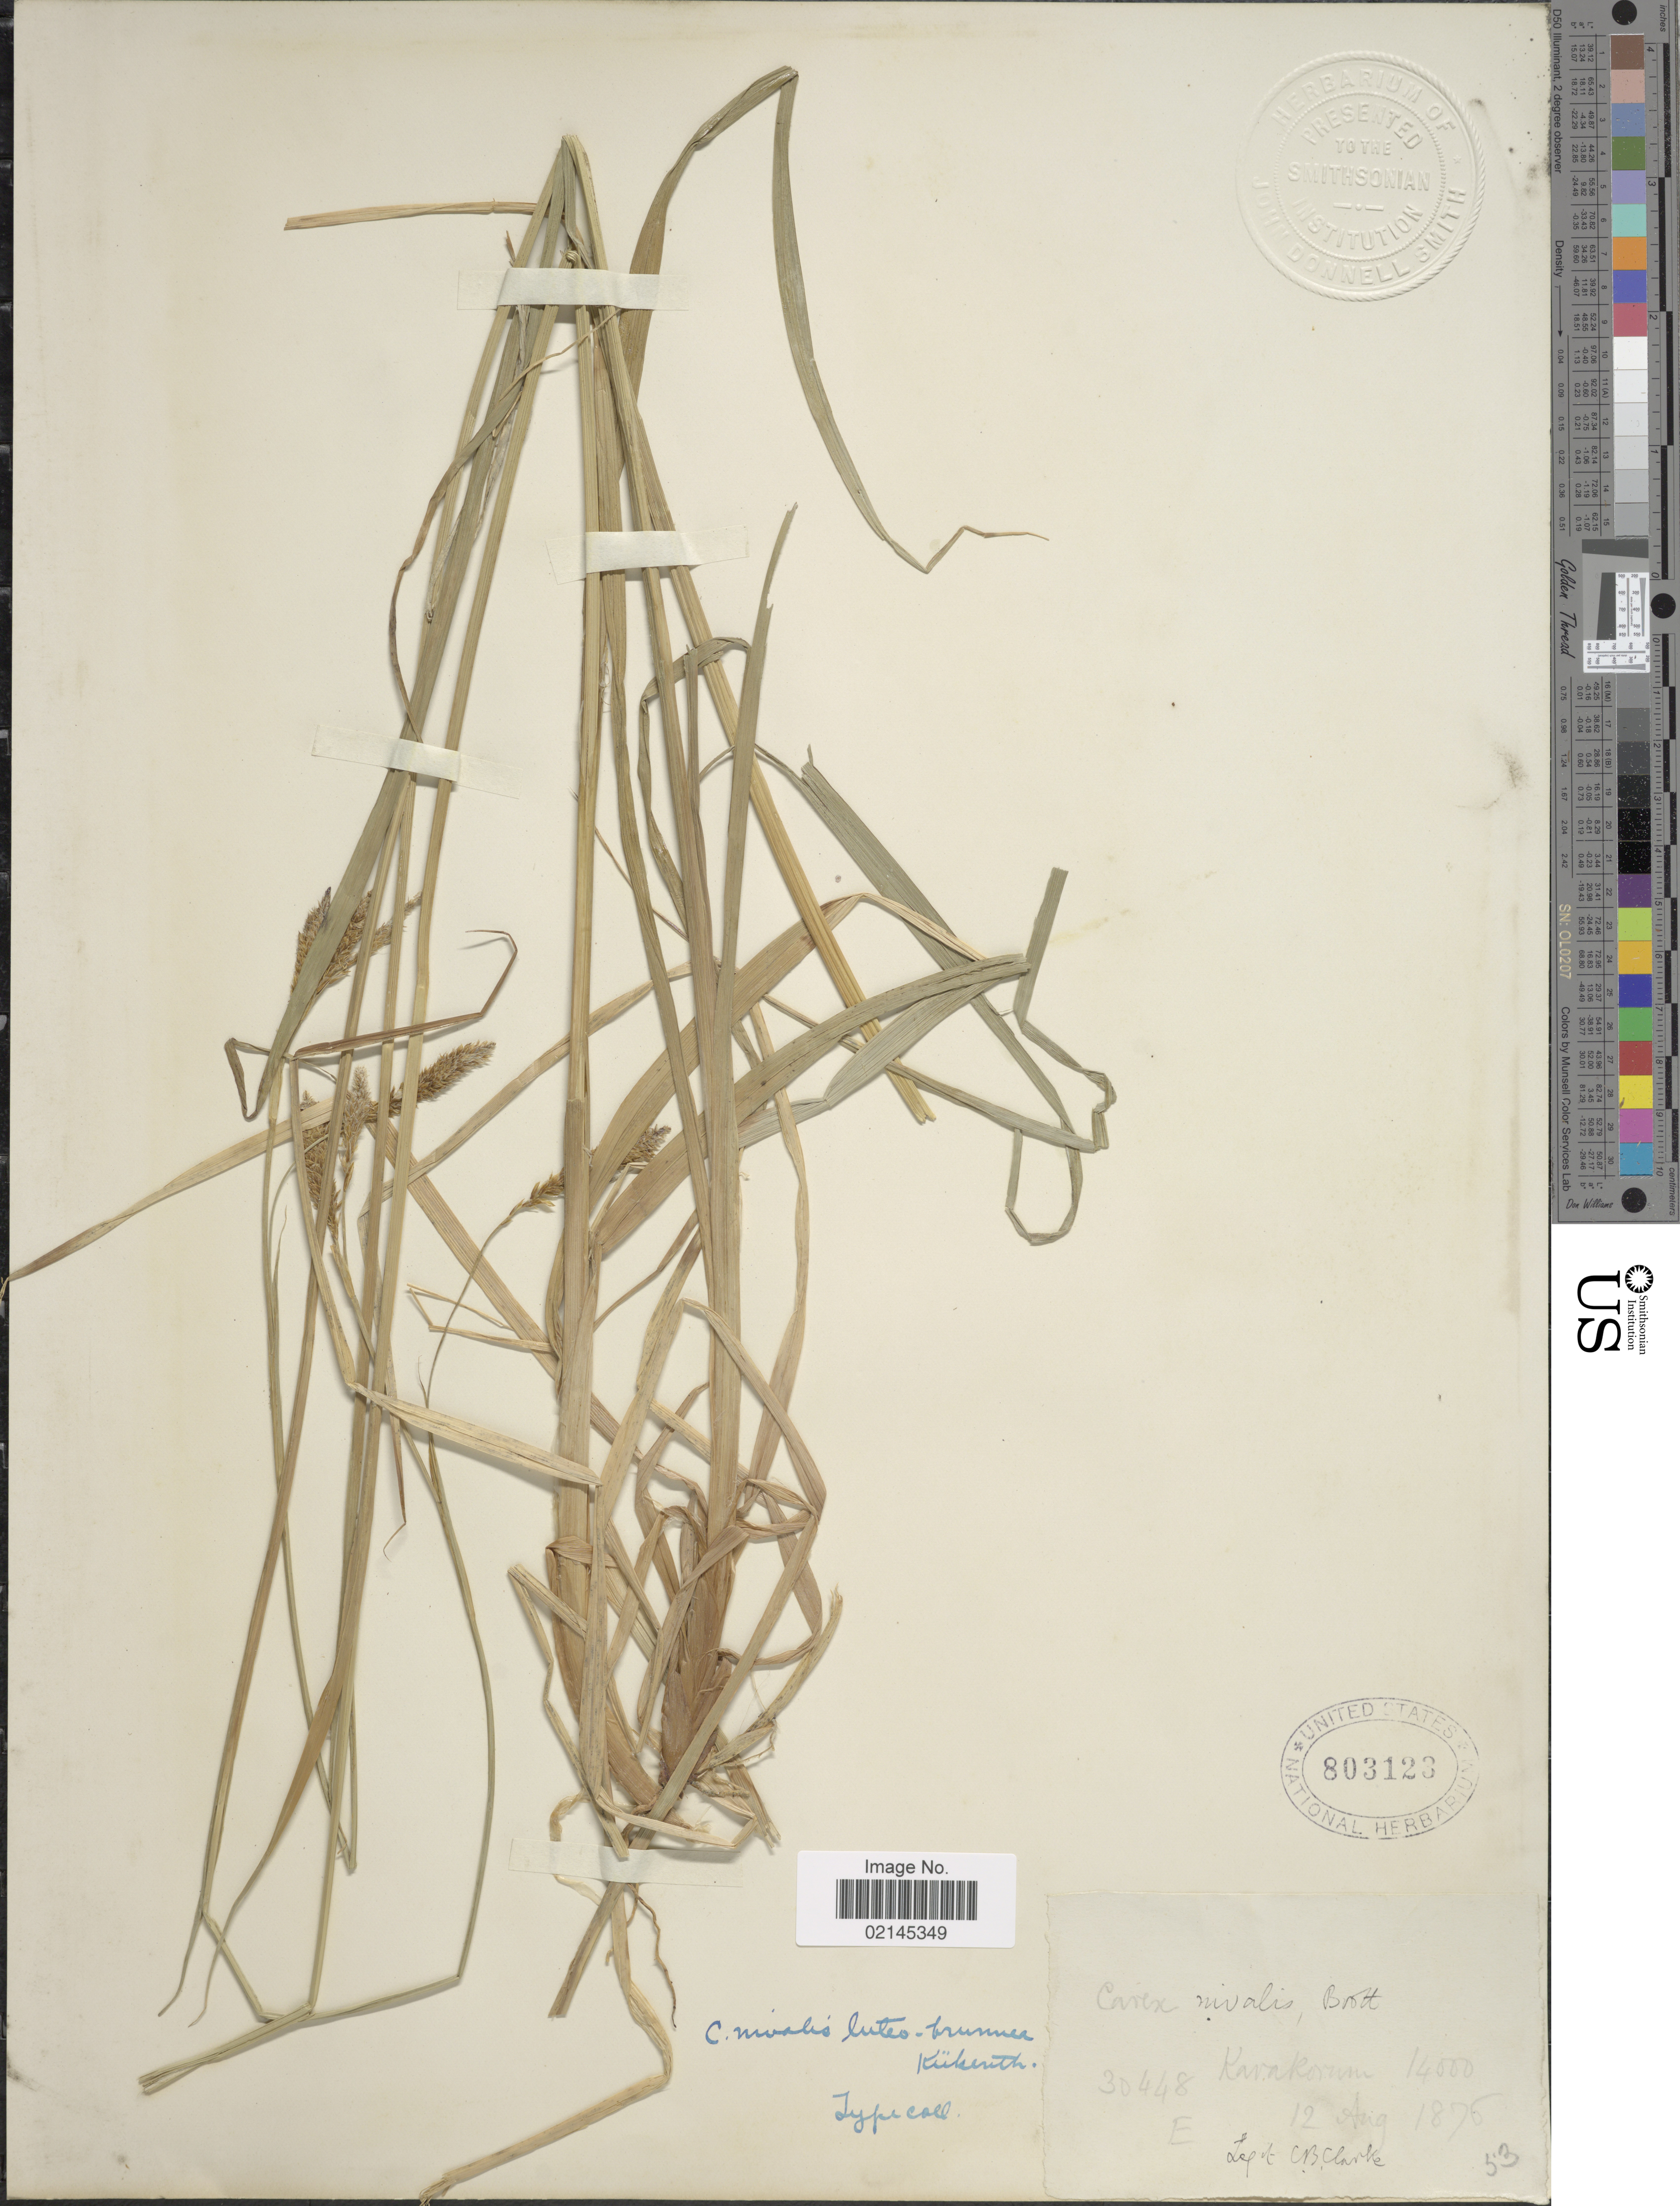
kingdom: Plantae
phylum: Tracheophyta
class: Liliopsida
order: Poales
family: Cyperaceae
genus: Carex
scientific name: Carex nivalis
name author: Boott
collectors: C. B. Clarke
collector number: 30448E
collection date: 1876-08-12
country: India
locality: Karakorum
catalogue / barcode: US 803123